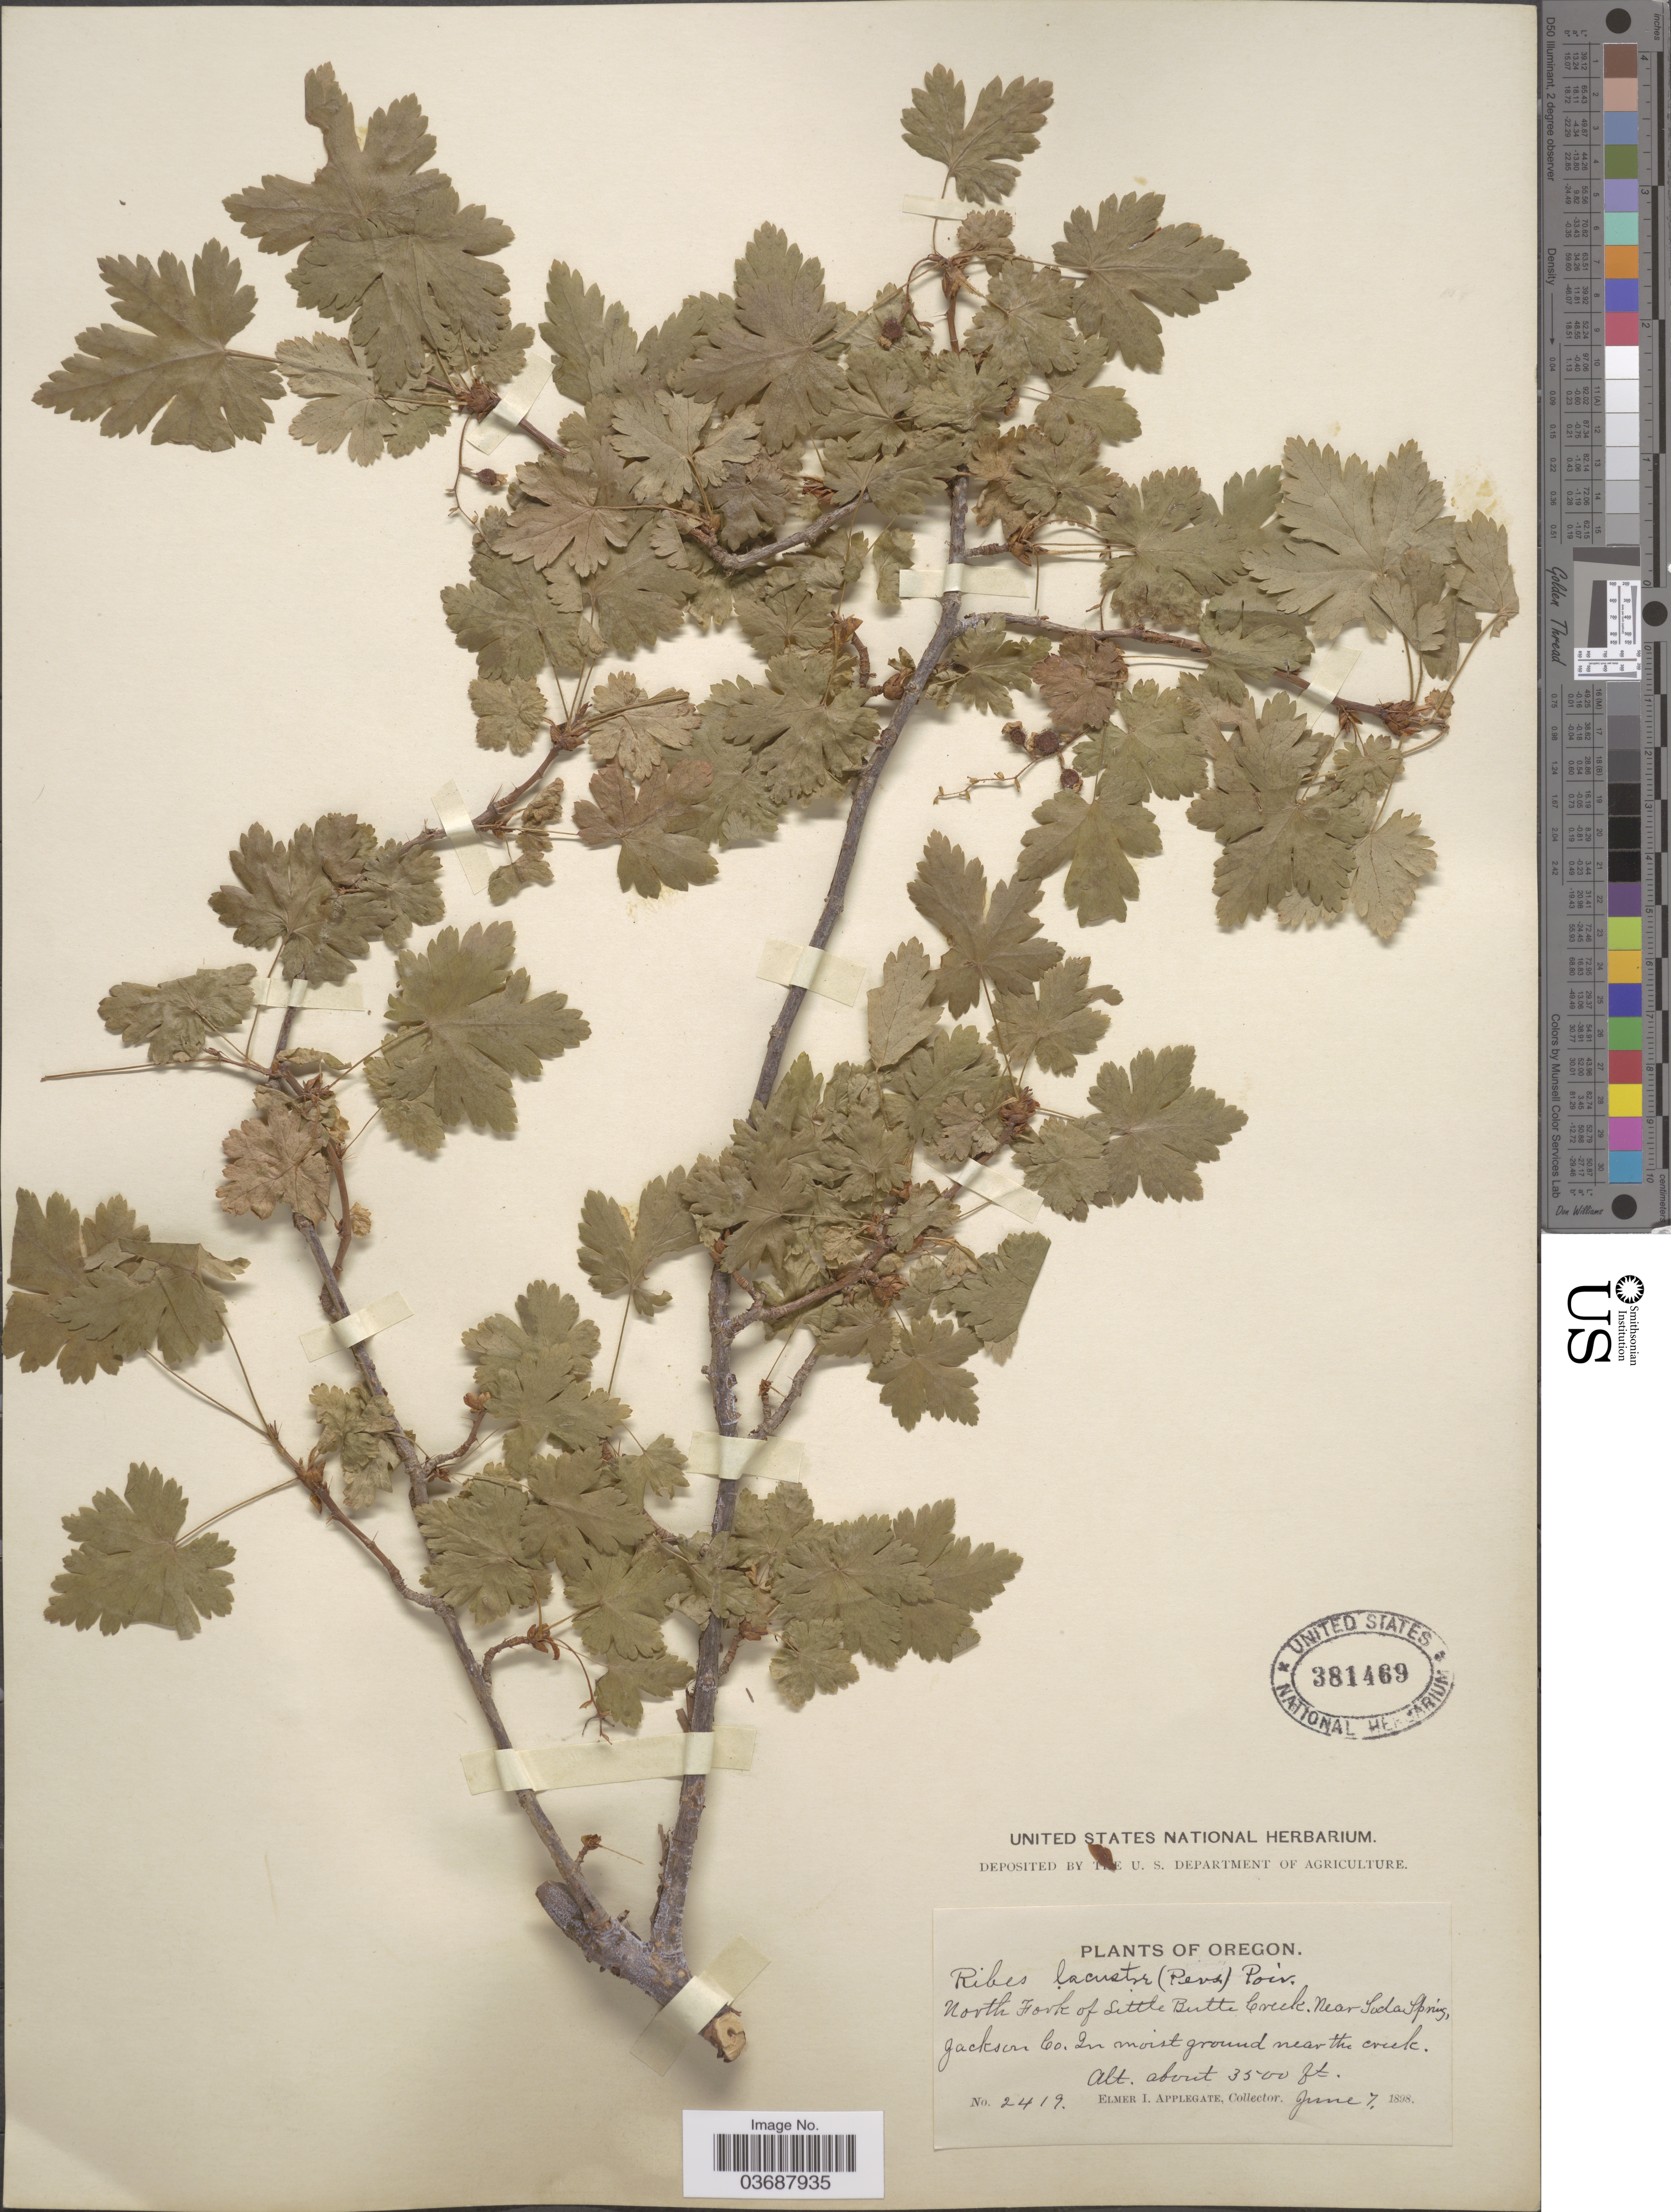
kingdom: Plantae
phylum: Tracheophyta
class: Magnoliopsida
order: Saxifragales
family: Grossulariaceae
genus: Ribes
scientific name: Ribes lacustre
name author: (Pers.) Poir.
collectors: E. I. Applegate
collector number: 2419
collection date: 1898-06-07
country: United States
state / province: Oregon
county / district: Jackson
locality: North Fork of Little Butte Creek. Near Soda Spring, Jackson Co.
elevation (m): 1067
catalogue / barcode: US 381469